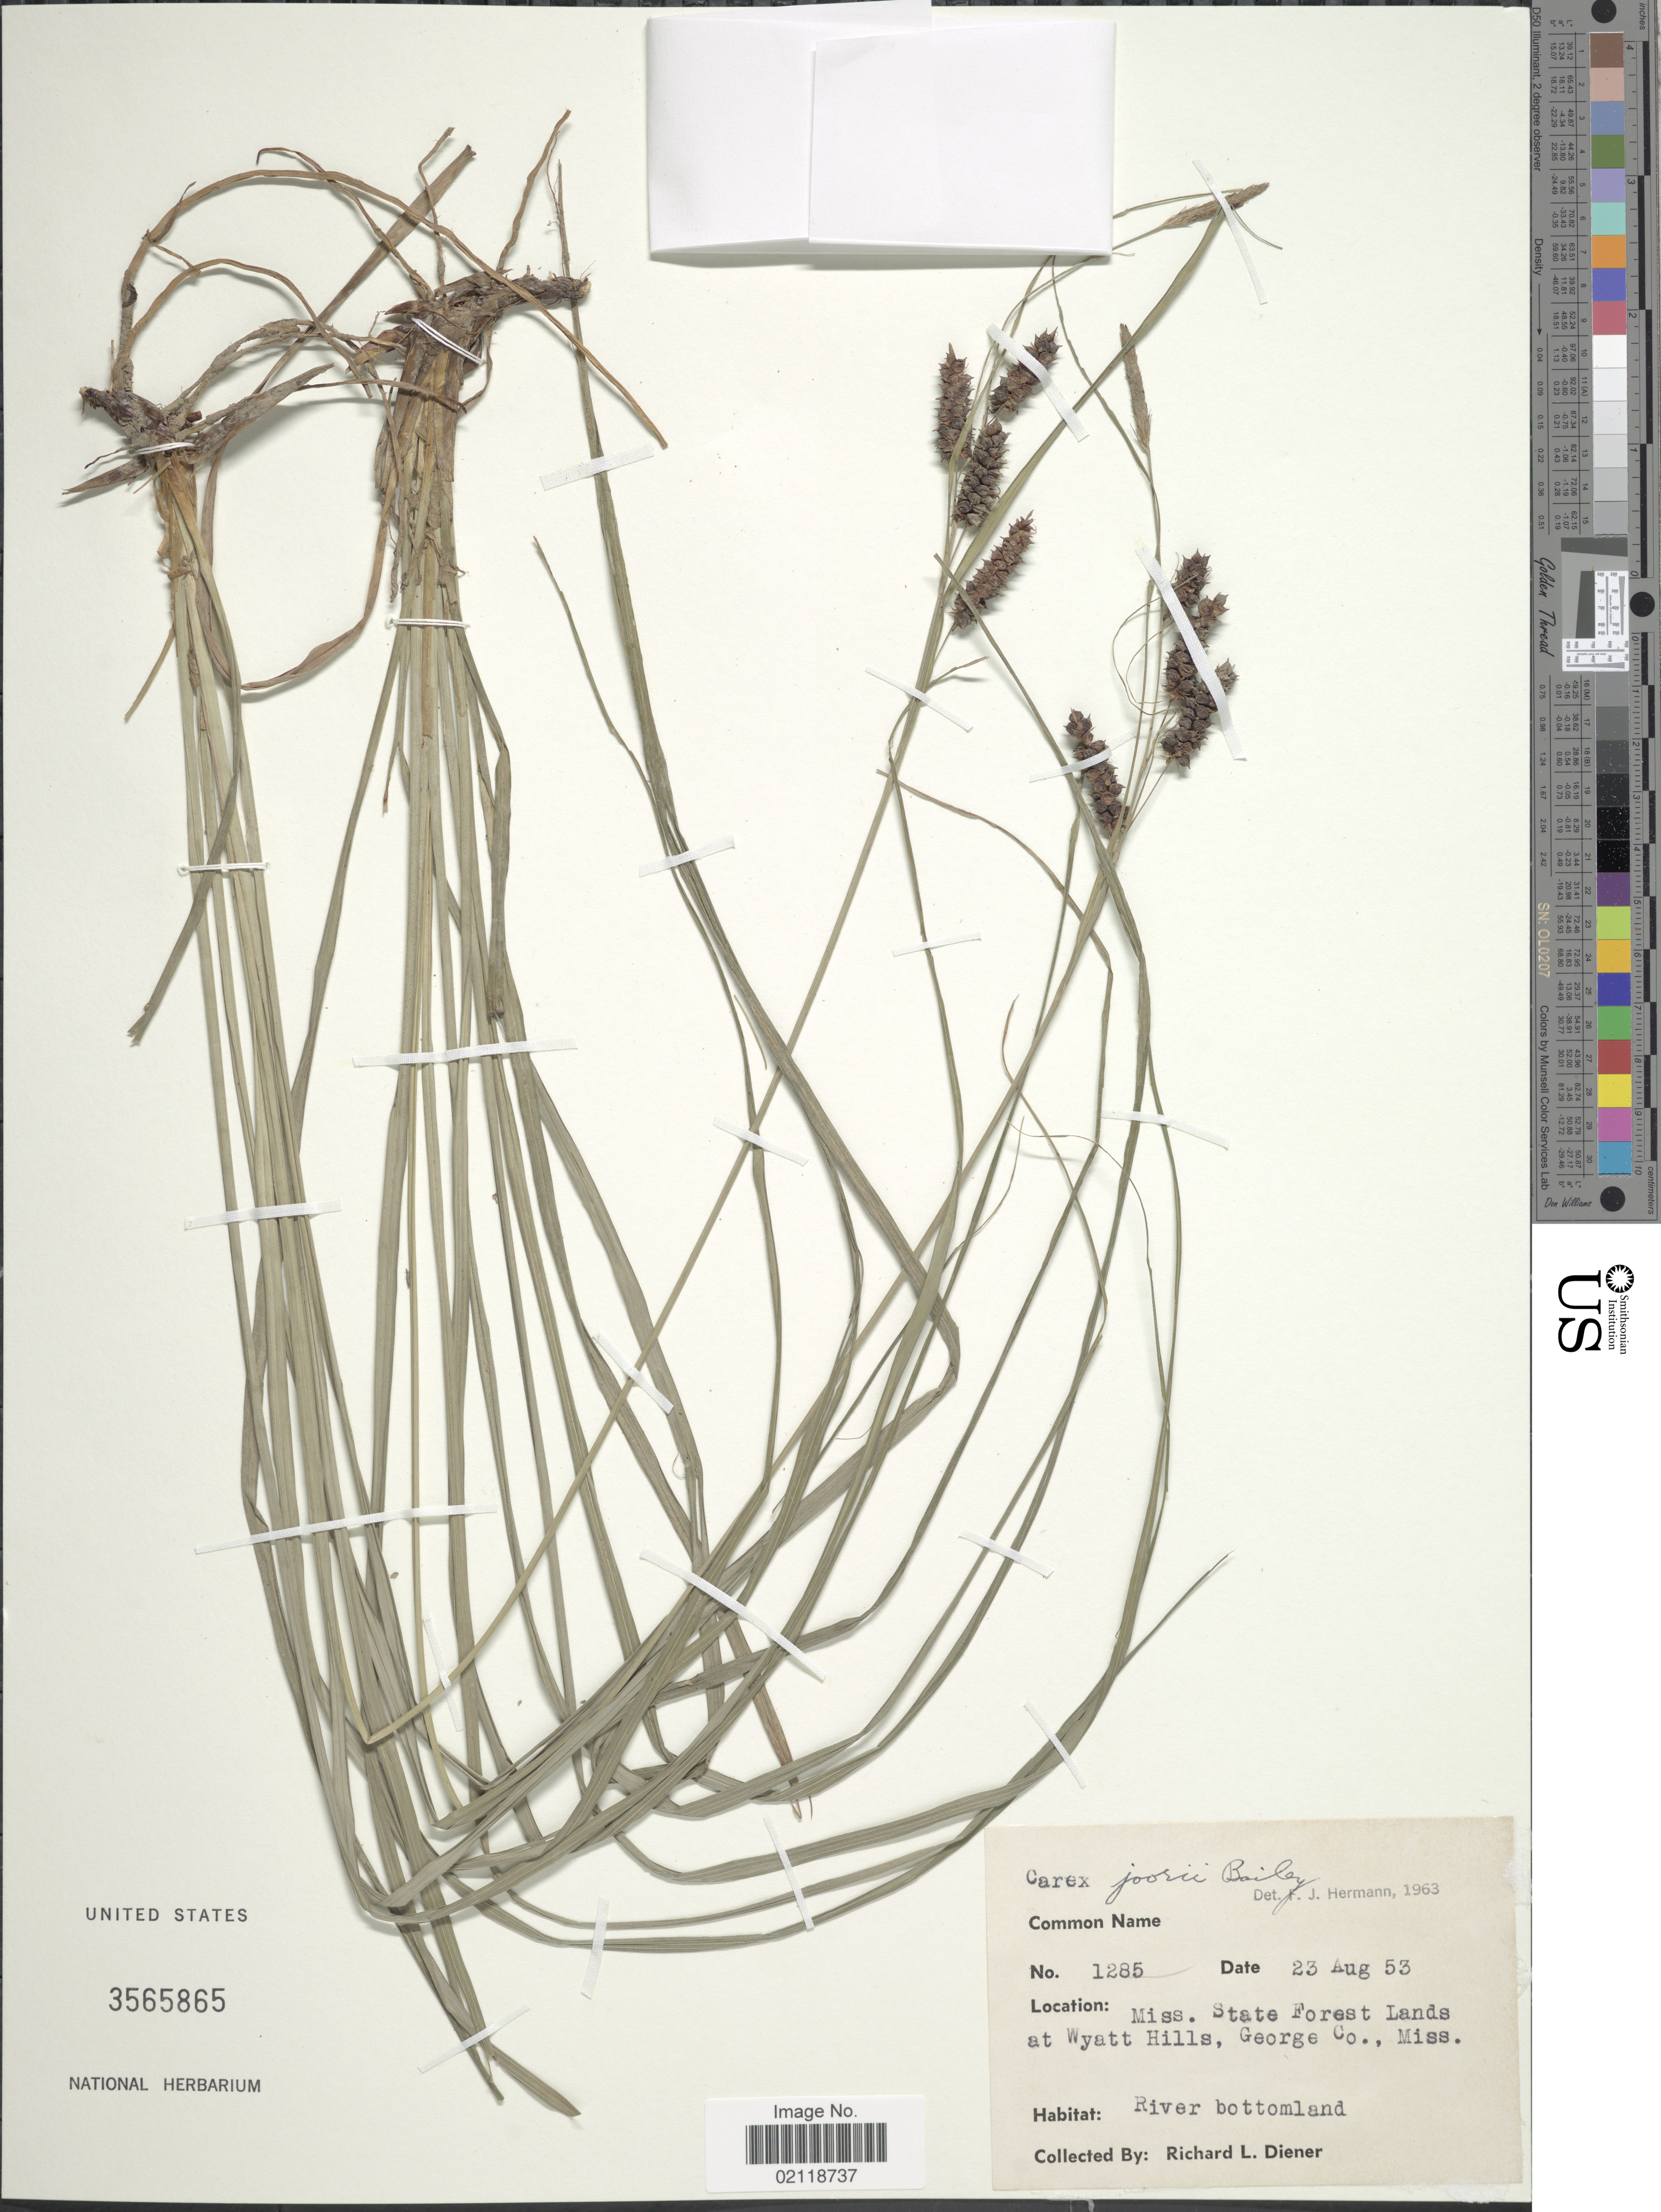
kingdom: Plantae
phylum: Tracheophyta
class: Liliopsida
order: Poales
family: Cyperaceae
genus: Carex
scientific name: Carex joorii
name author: L.H. Bailey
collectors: R. Diener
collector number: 1285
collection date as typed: Transcribed d/m/y: 23/8/53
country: United States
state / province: Mississippi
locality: Miss. State Forest Lands at Wyatt Hills, George Co., river bottomland.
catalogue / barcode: US 3565865